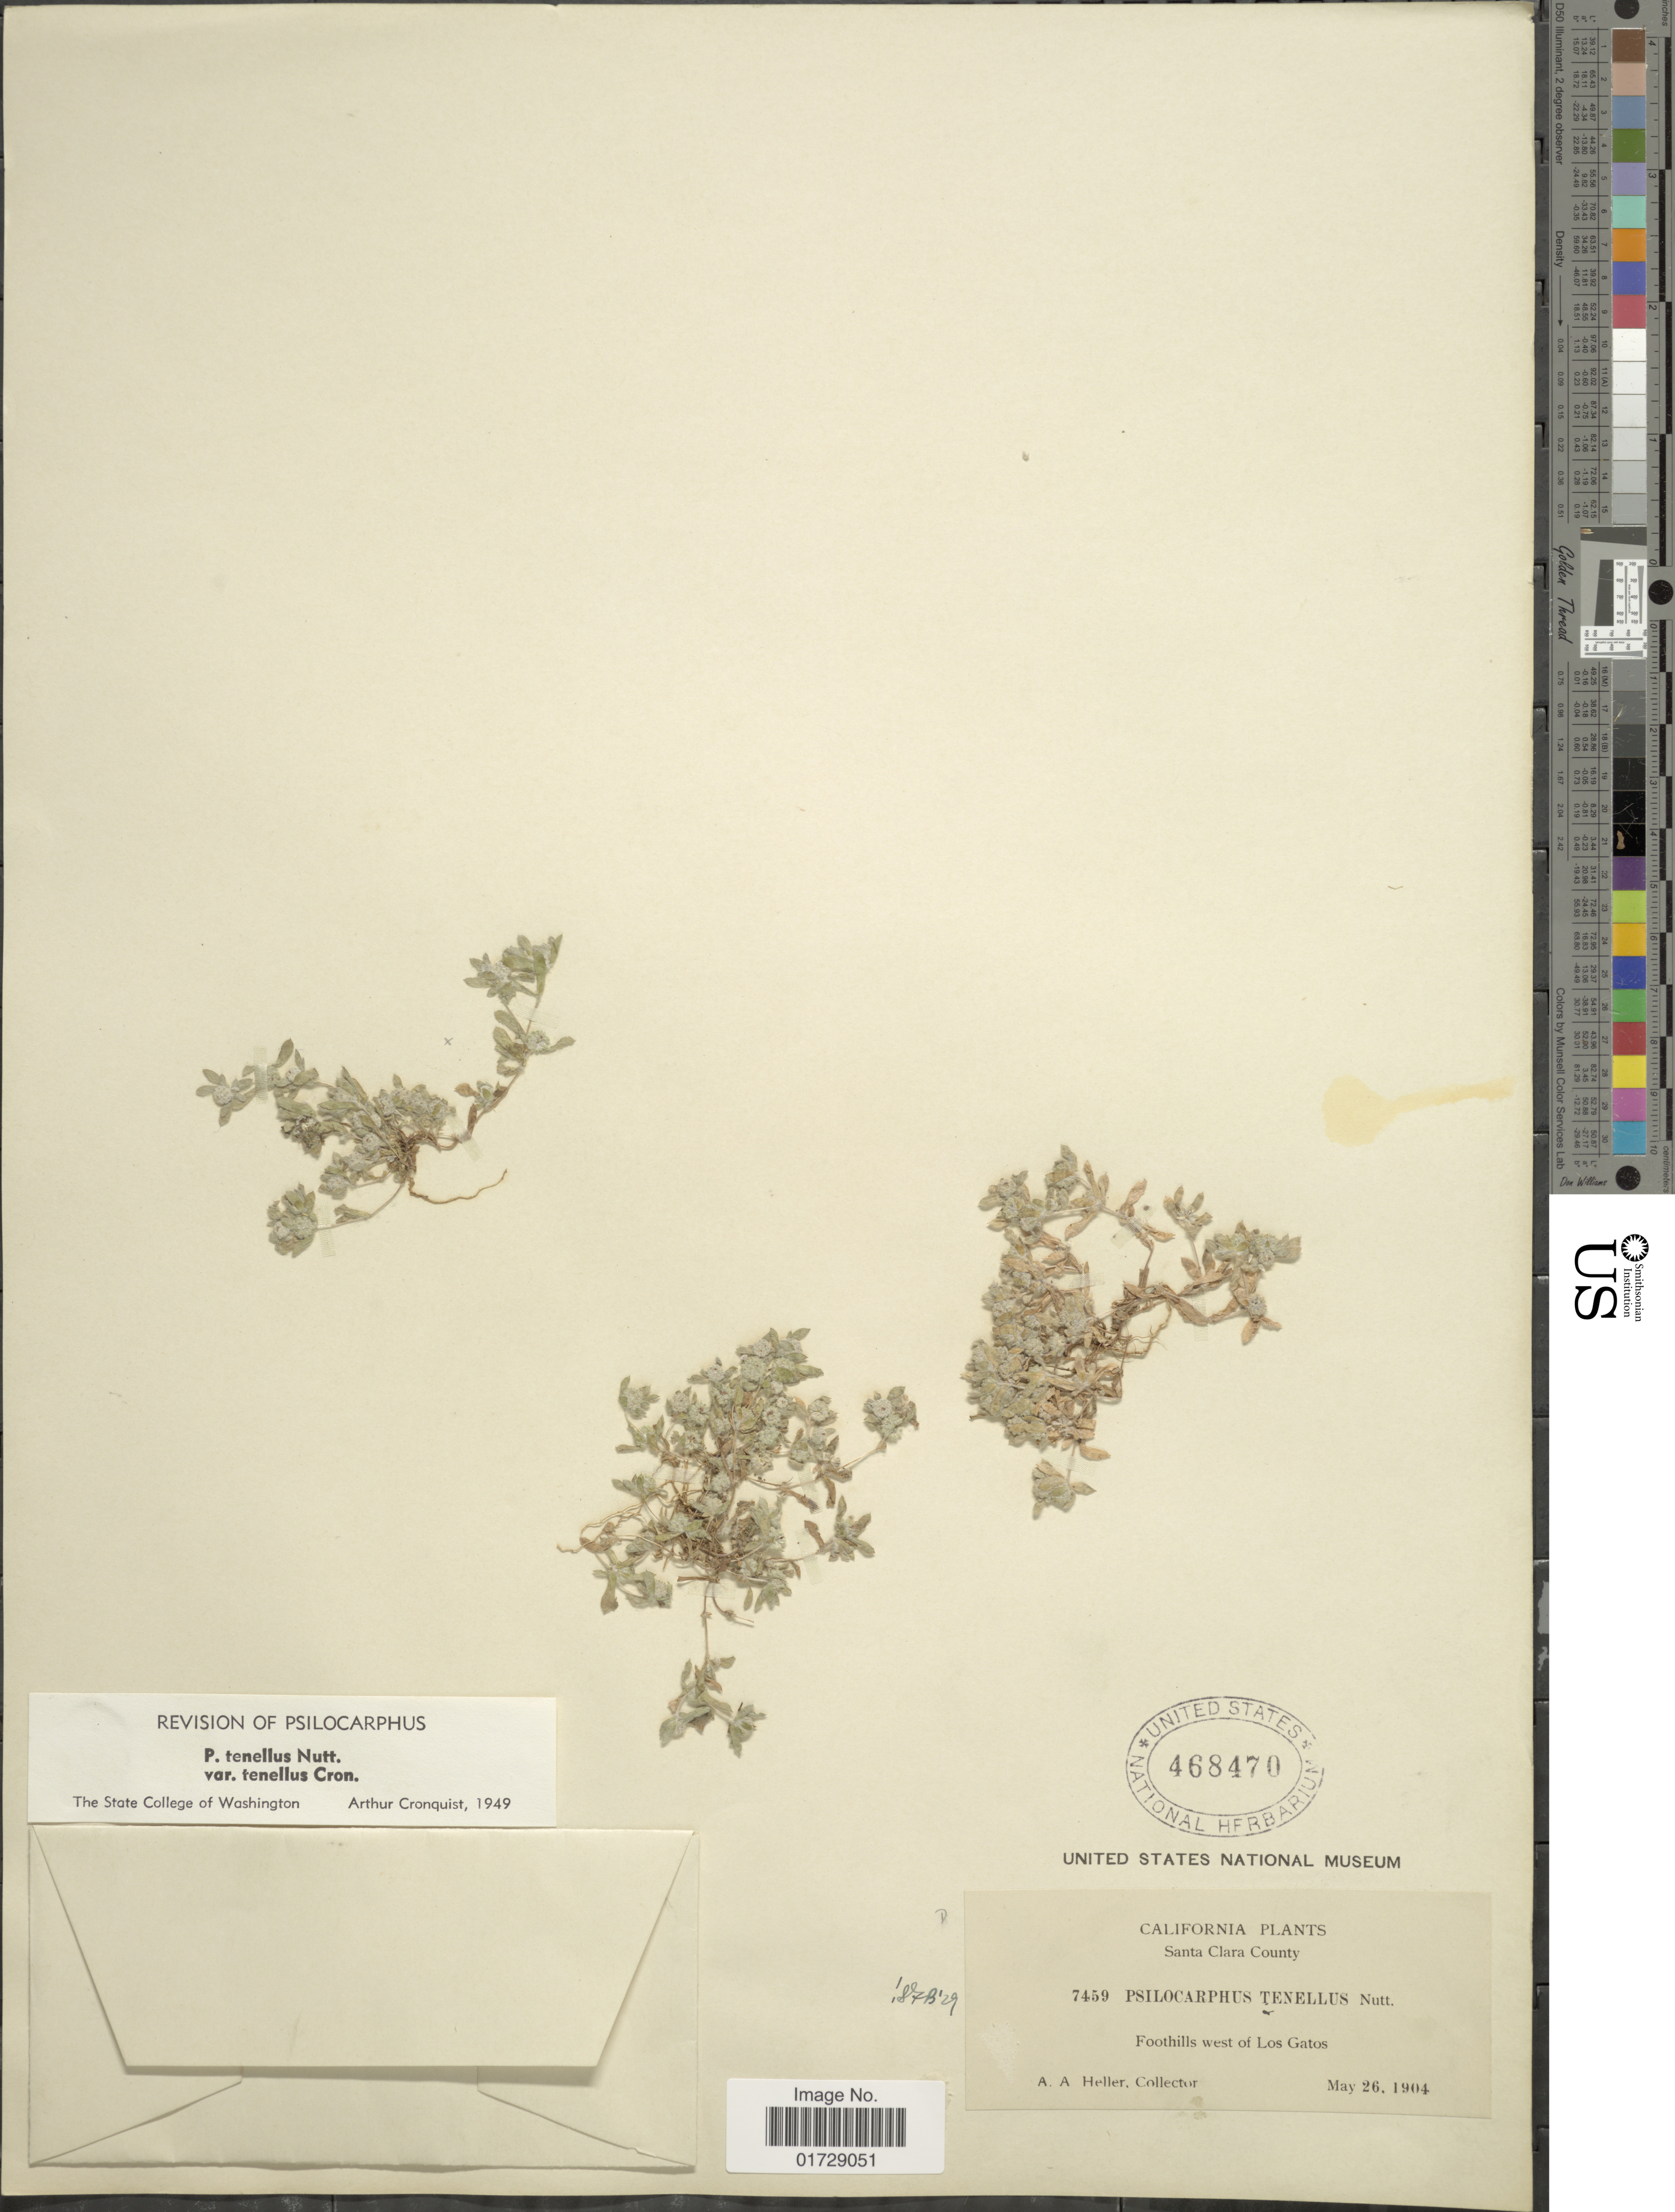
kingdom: Plantae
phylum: Tracheophyta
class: Magnoliopsida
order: Asterales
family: Asteraceae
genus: Psilocarphus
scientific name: Psilocarphus tenellus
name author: Nutt.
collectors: A. A. Heller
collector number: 7459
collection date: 1904-05-26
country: United States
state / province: California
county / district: Santa Clara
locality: Santa Clara County, Foothills west of Los Gatos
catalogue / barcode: US 468470